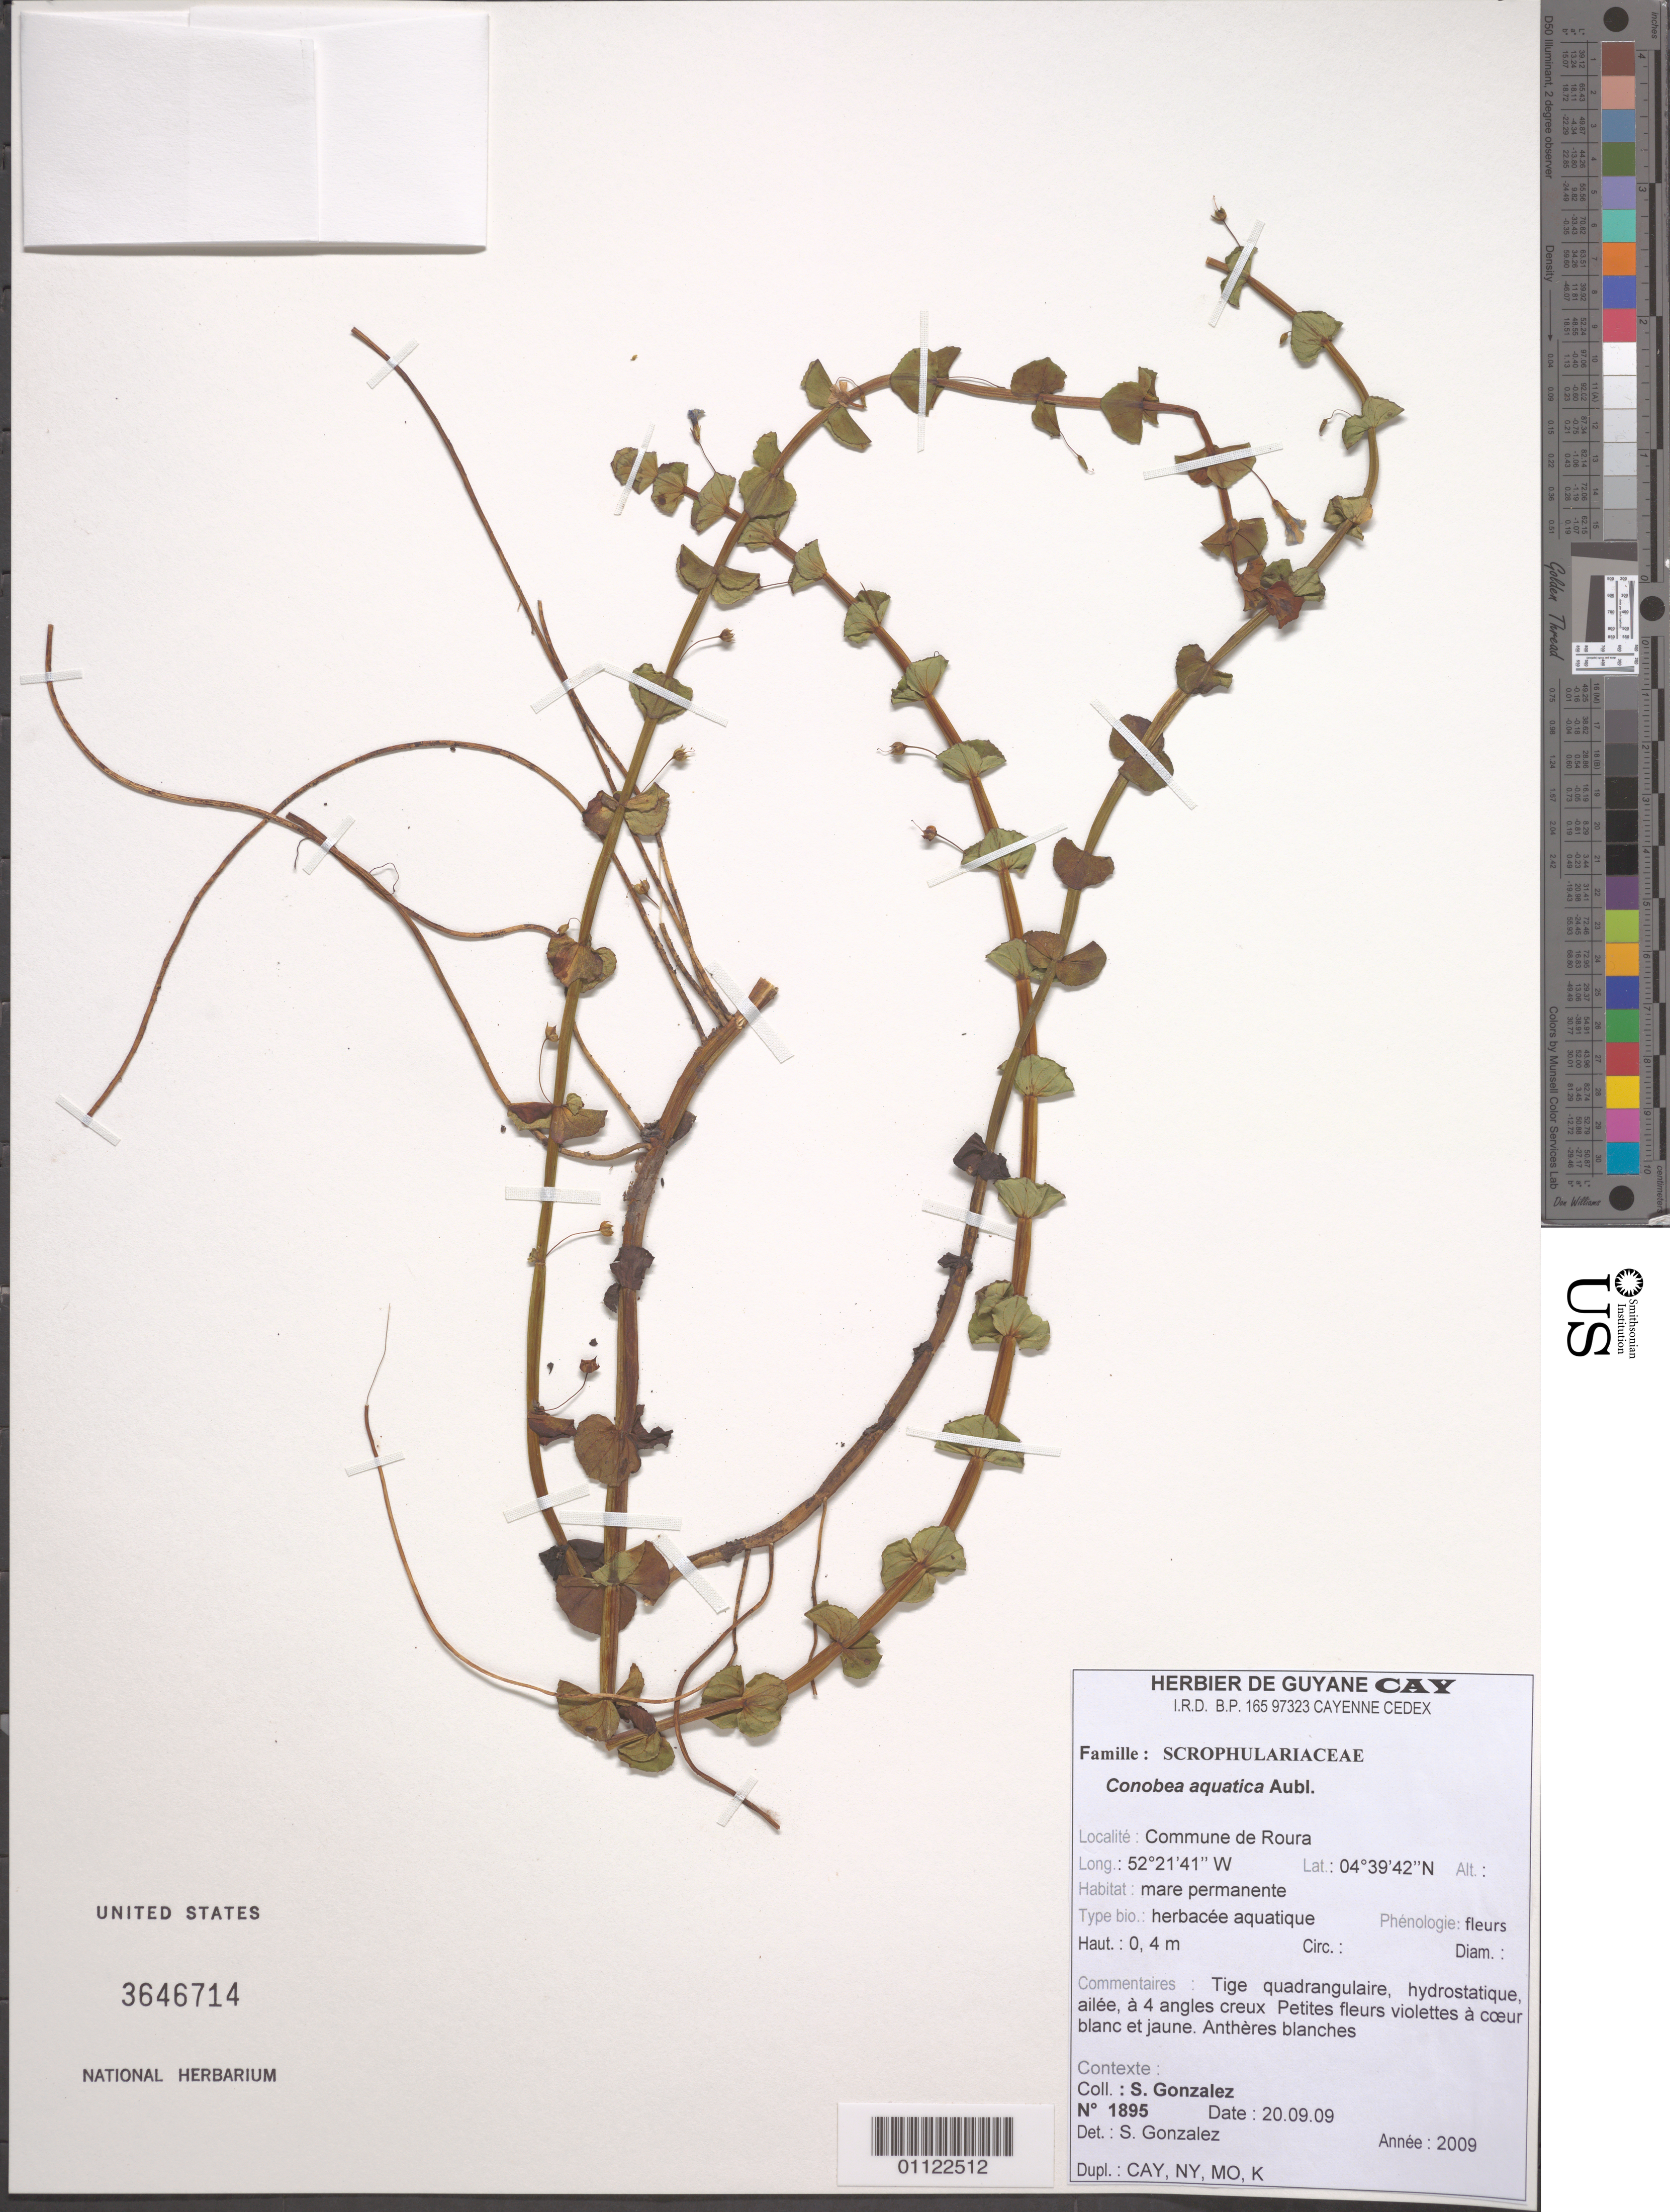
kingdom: Plantae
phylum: Tracheophyta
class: Magnoliopsida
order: Lamiales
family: Plantaginaceae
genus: Conobea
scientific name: Conobea aquatica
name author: Aubl.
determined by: Gonzalez, Sophie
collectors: S. Gonzalez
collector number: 1895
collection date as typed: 20-Sep-09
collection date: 2009-09-20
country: French Guiana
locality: Commune de Roura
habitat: Mare permanente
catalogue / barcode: US 3646714